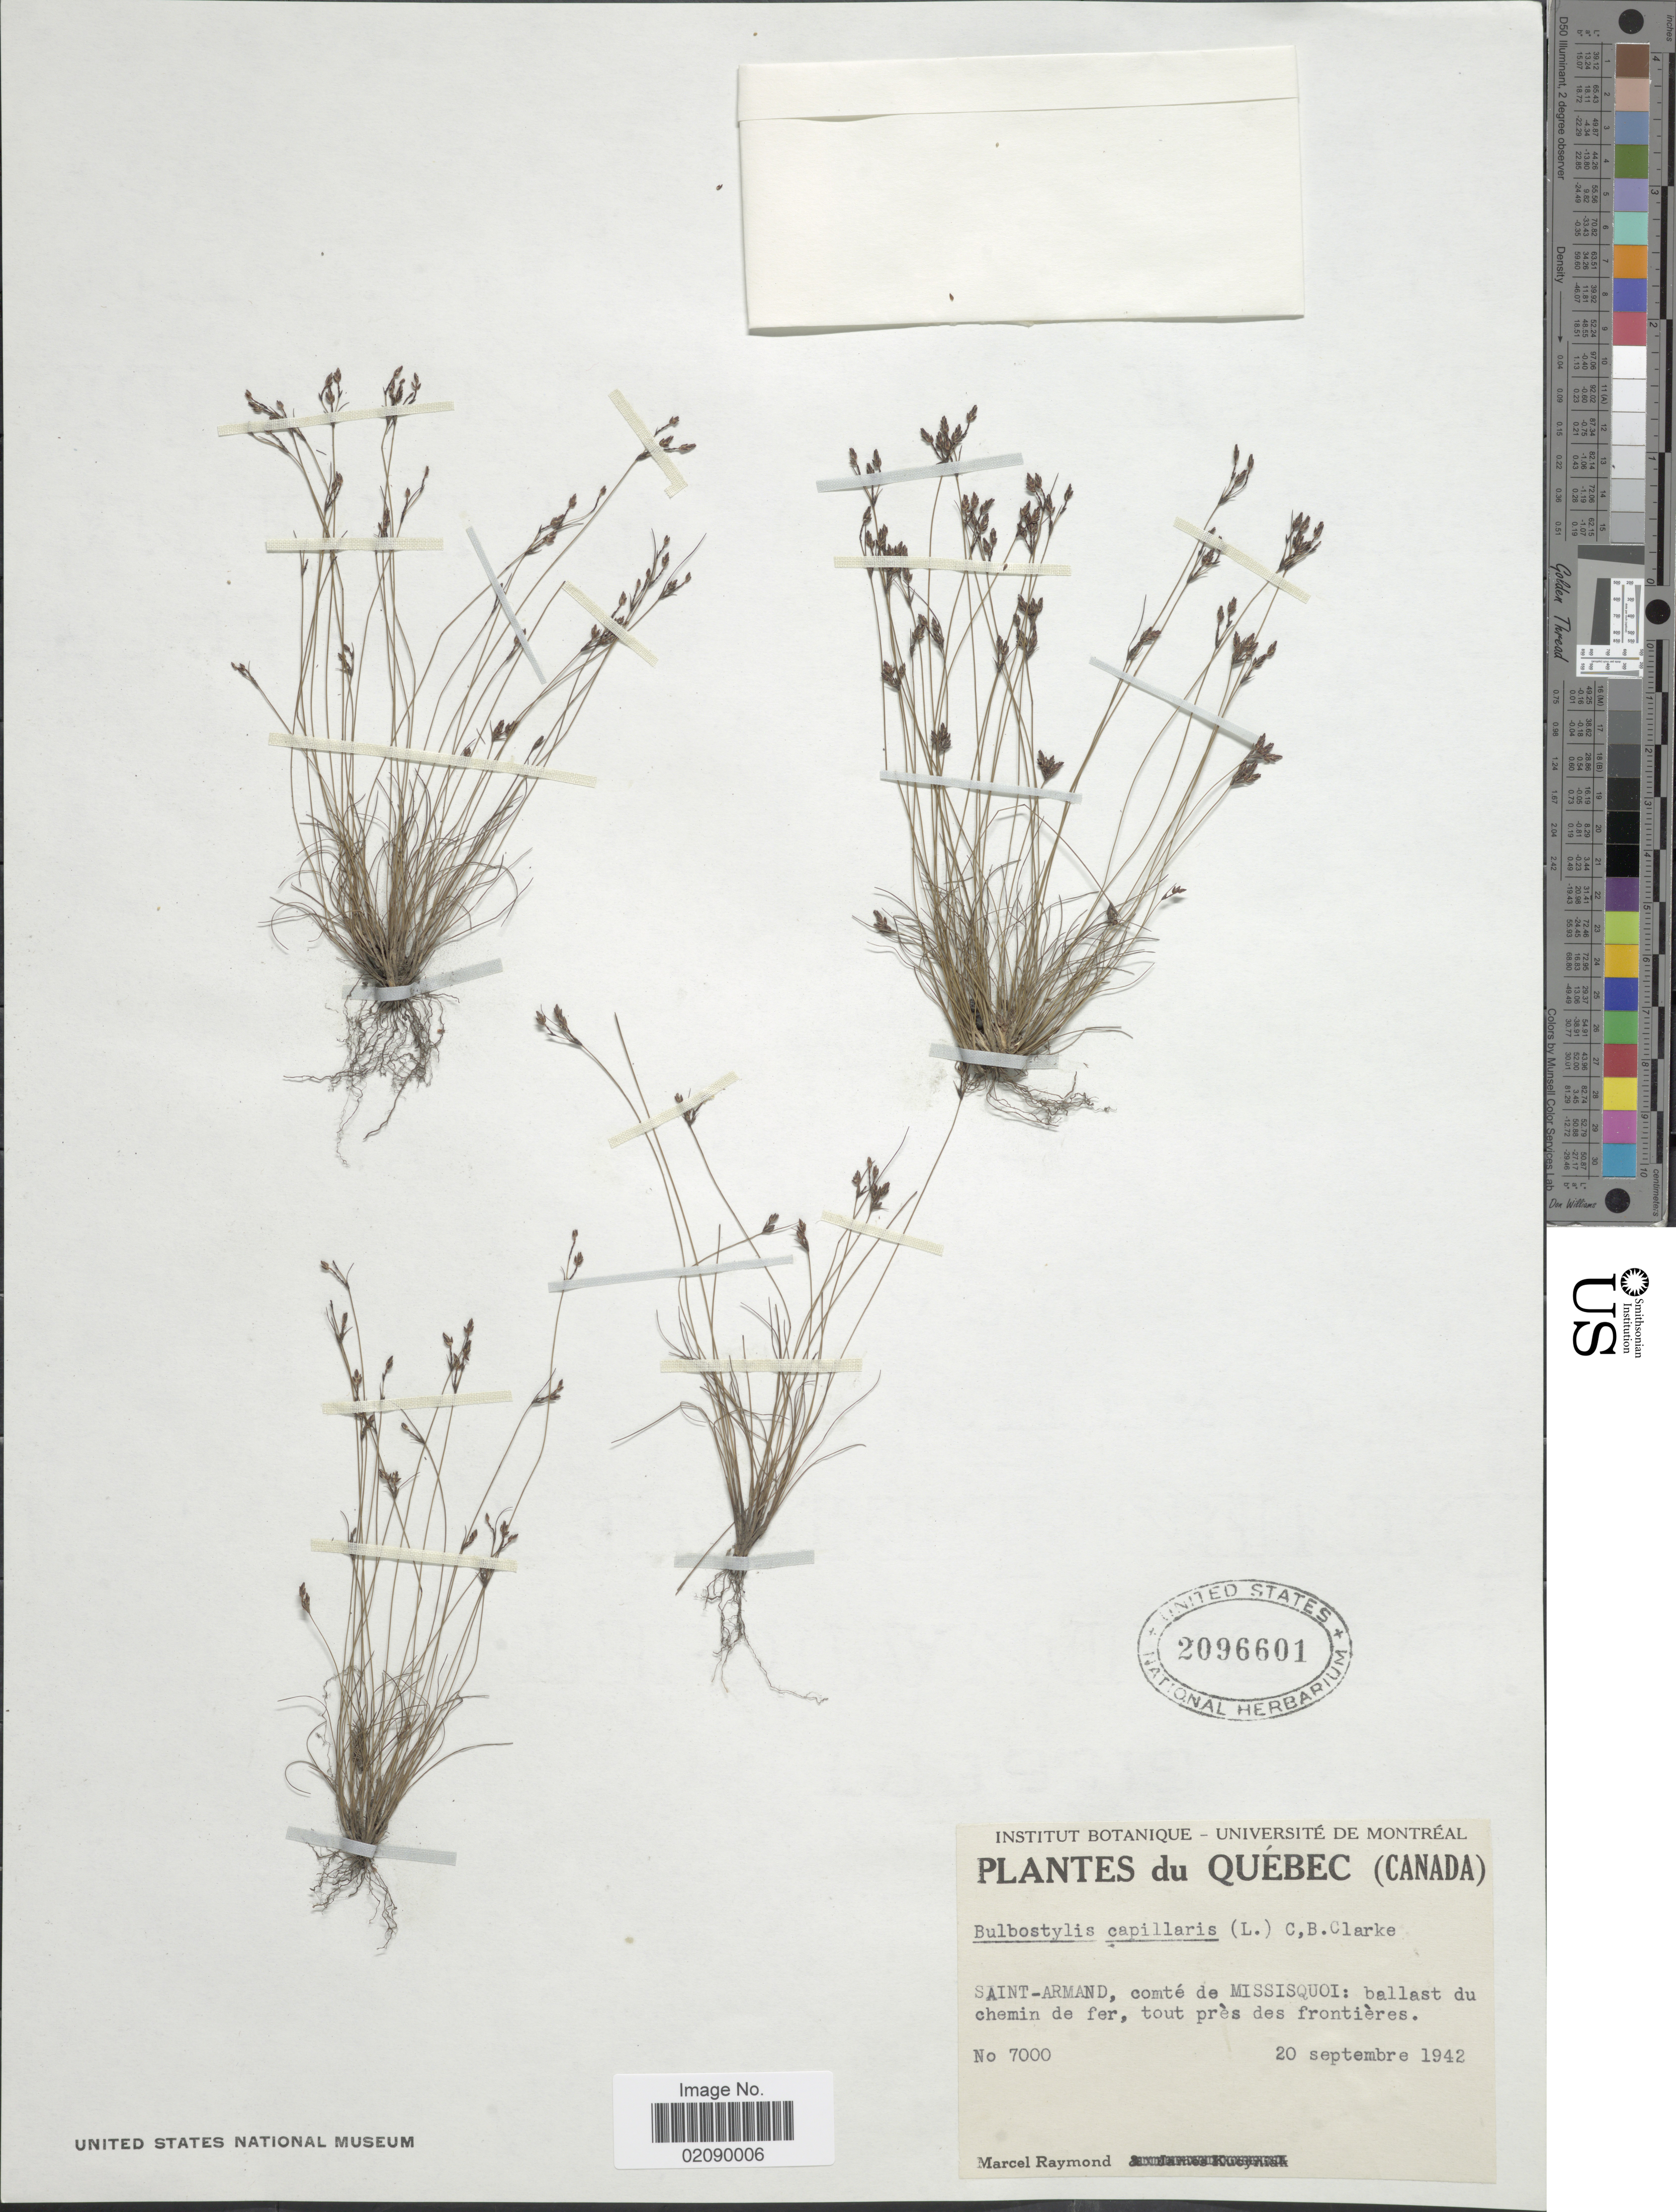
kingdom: Plantae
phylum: Tracheophyta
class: Liliopsida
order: Poales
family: Cyperaceae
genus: Bulbostylis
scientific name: Bulbostylis capillaris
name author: (L.) Kunth ex C.B. Clarke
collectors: M. Raymond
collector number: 7000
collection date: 1942-09-20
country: Canada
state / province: Quebec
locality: Saint-Armand, comté de Missisquoi: ballas du chemin de fer, tout près de frontières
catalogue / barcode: US 2096601